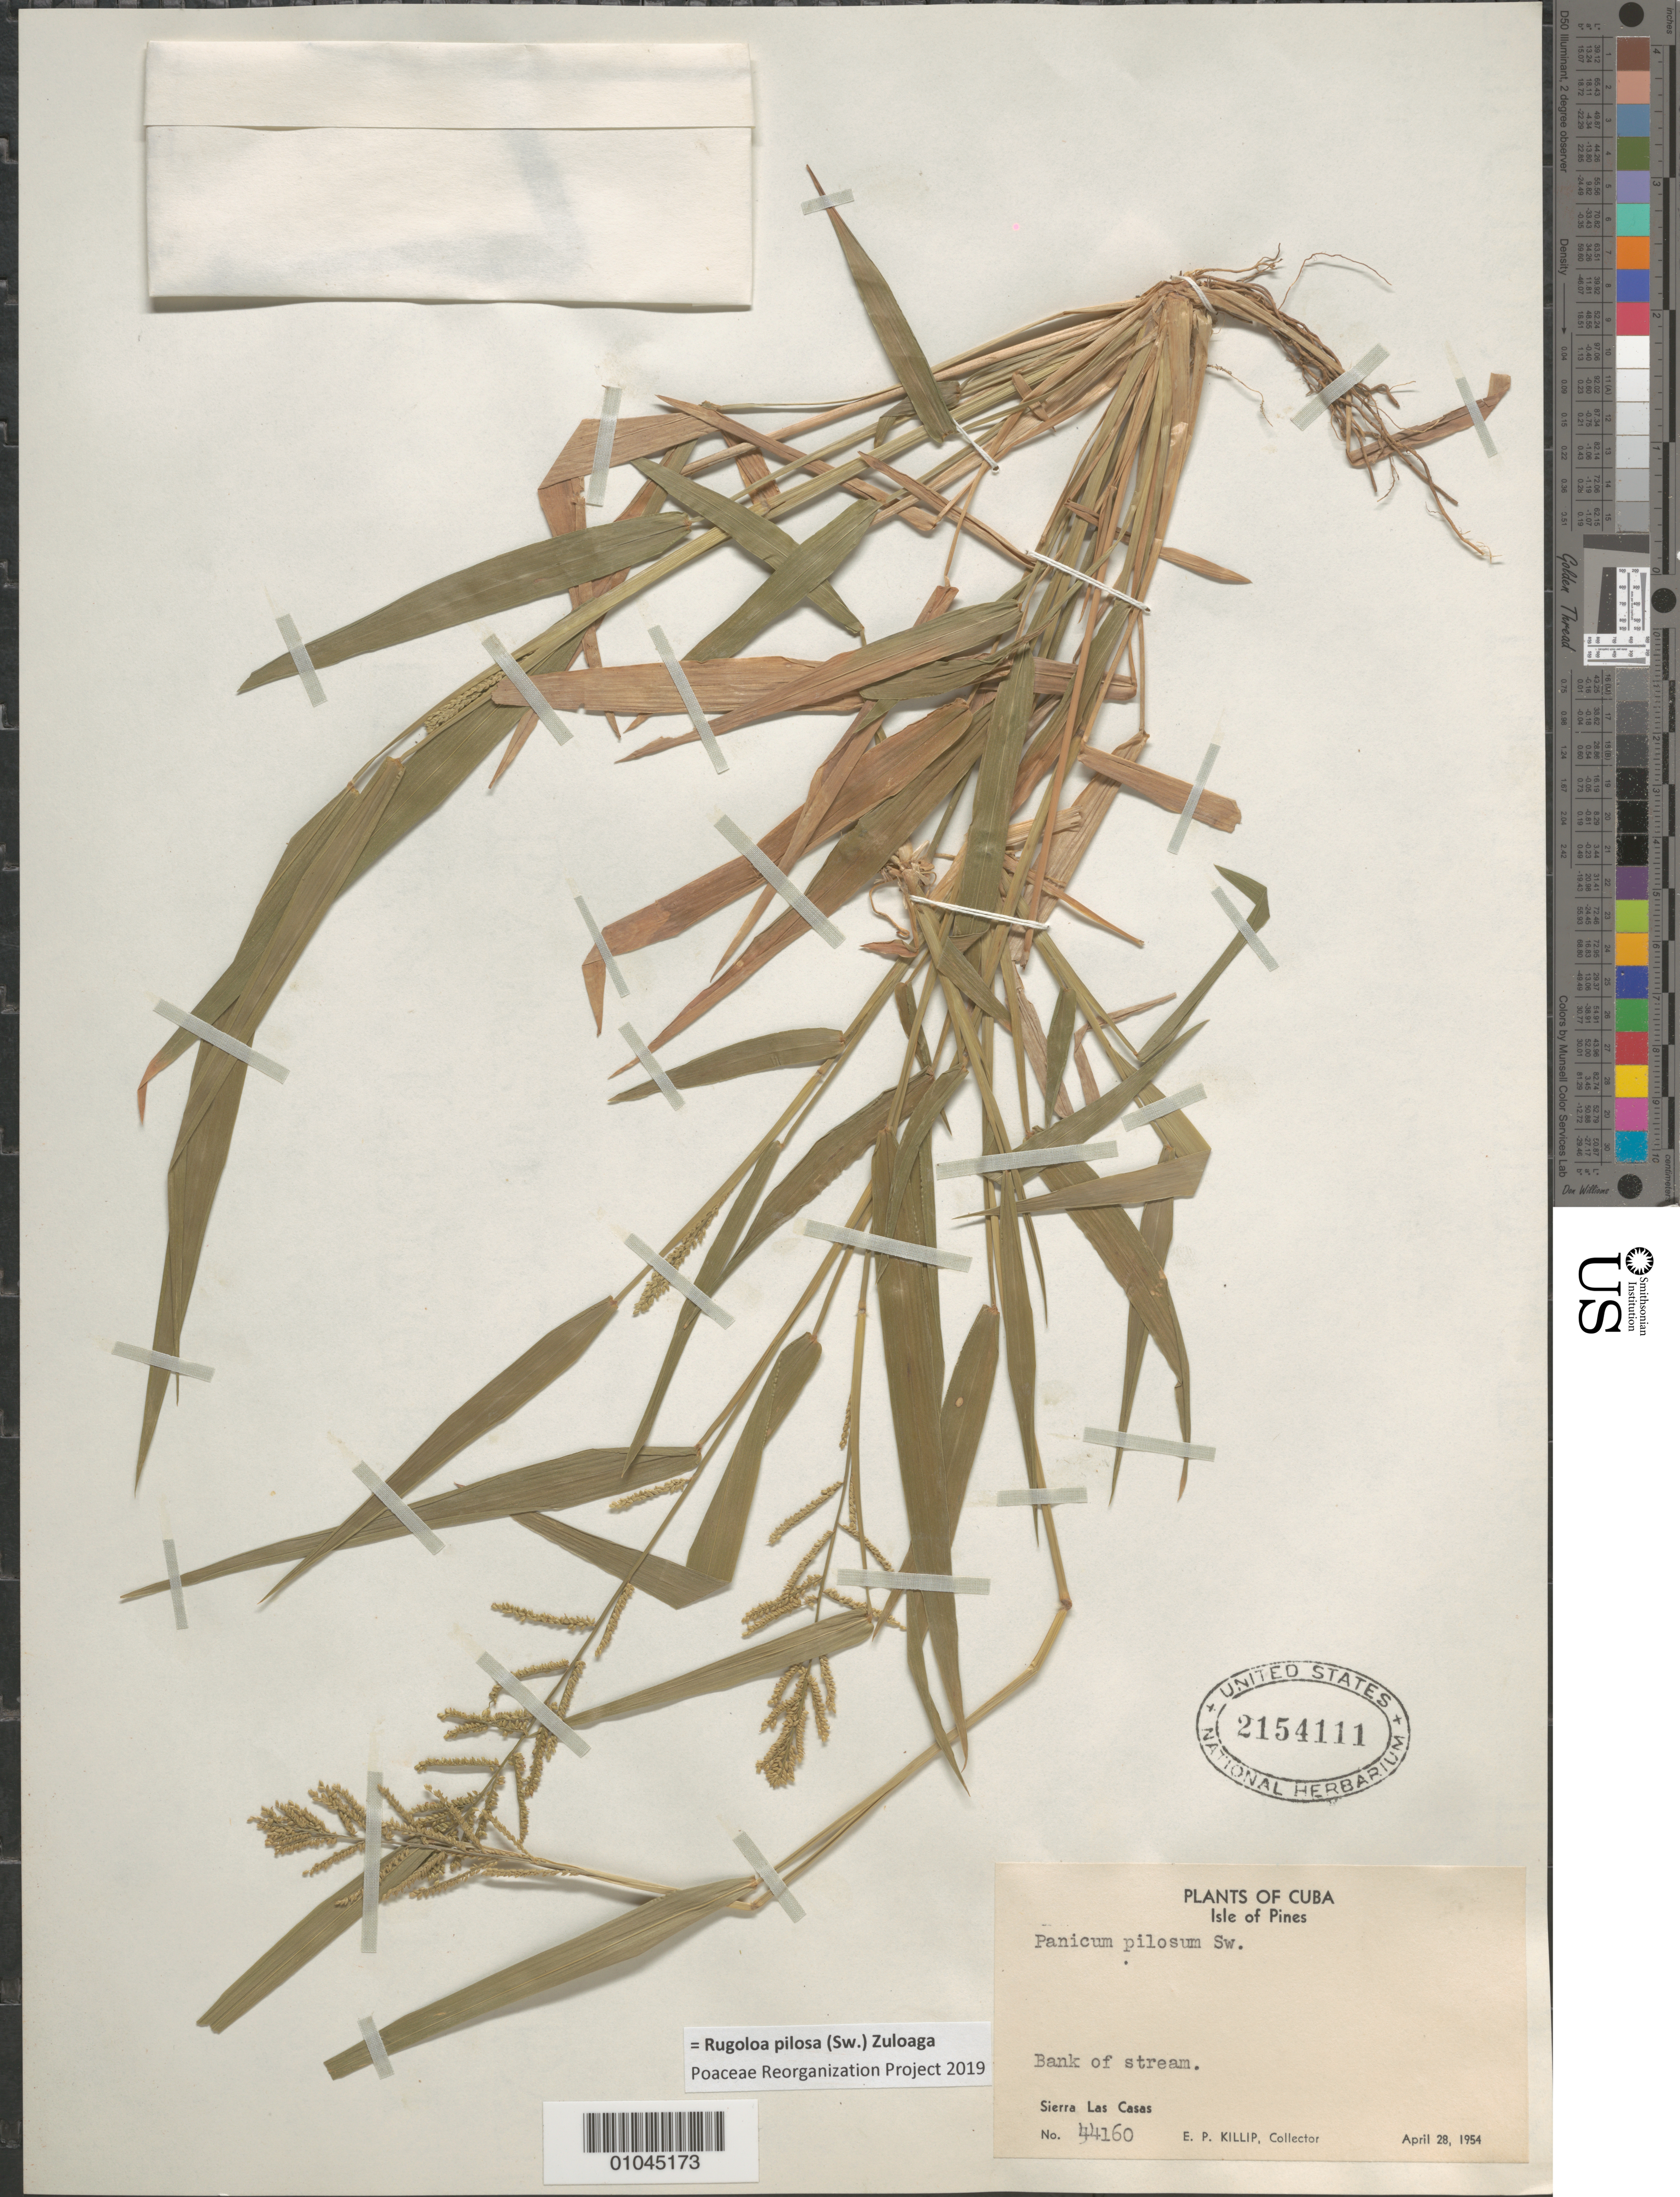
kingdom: Plantae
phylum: Tracheophyta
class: Liliopsida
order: Poales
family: Poaceae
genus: Panicum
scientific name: Panicum pilosum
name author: Sw.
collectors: E. P. Killip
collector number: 44160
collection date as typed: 28 Apr 1954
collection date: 1954-04-28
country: Cuba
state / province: Isla de la Juventud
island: Isla de la Juventud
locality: Sierra las Casas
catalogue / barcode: US 2154111